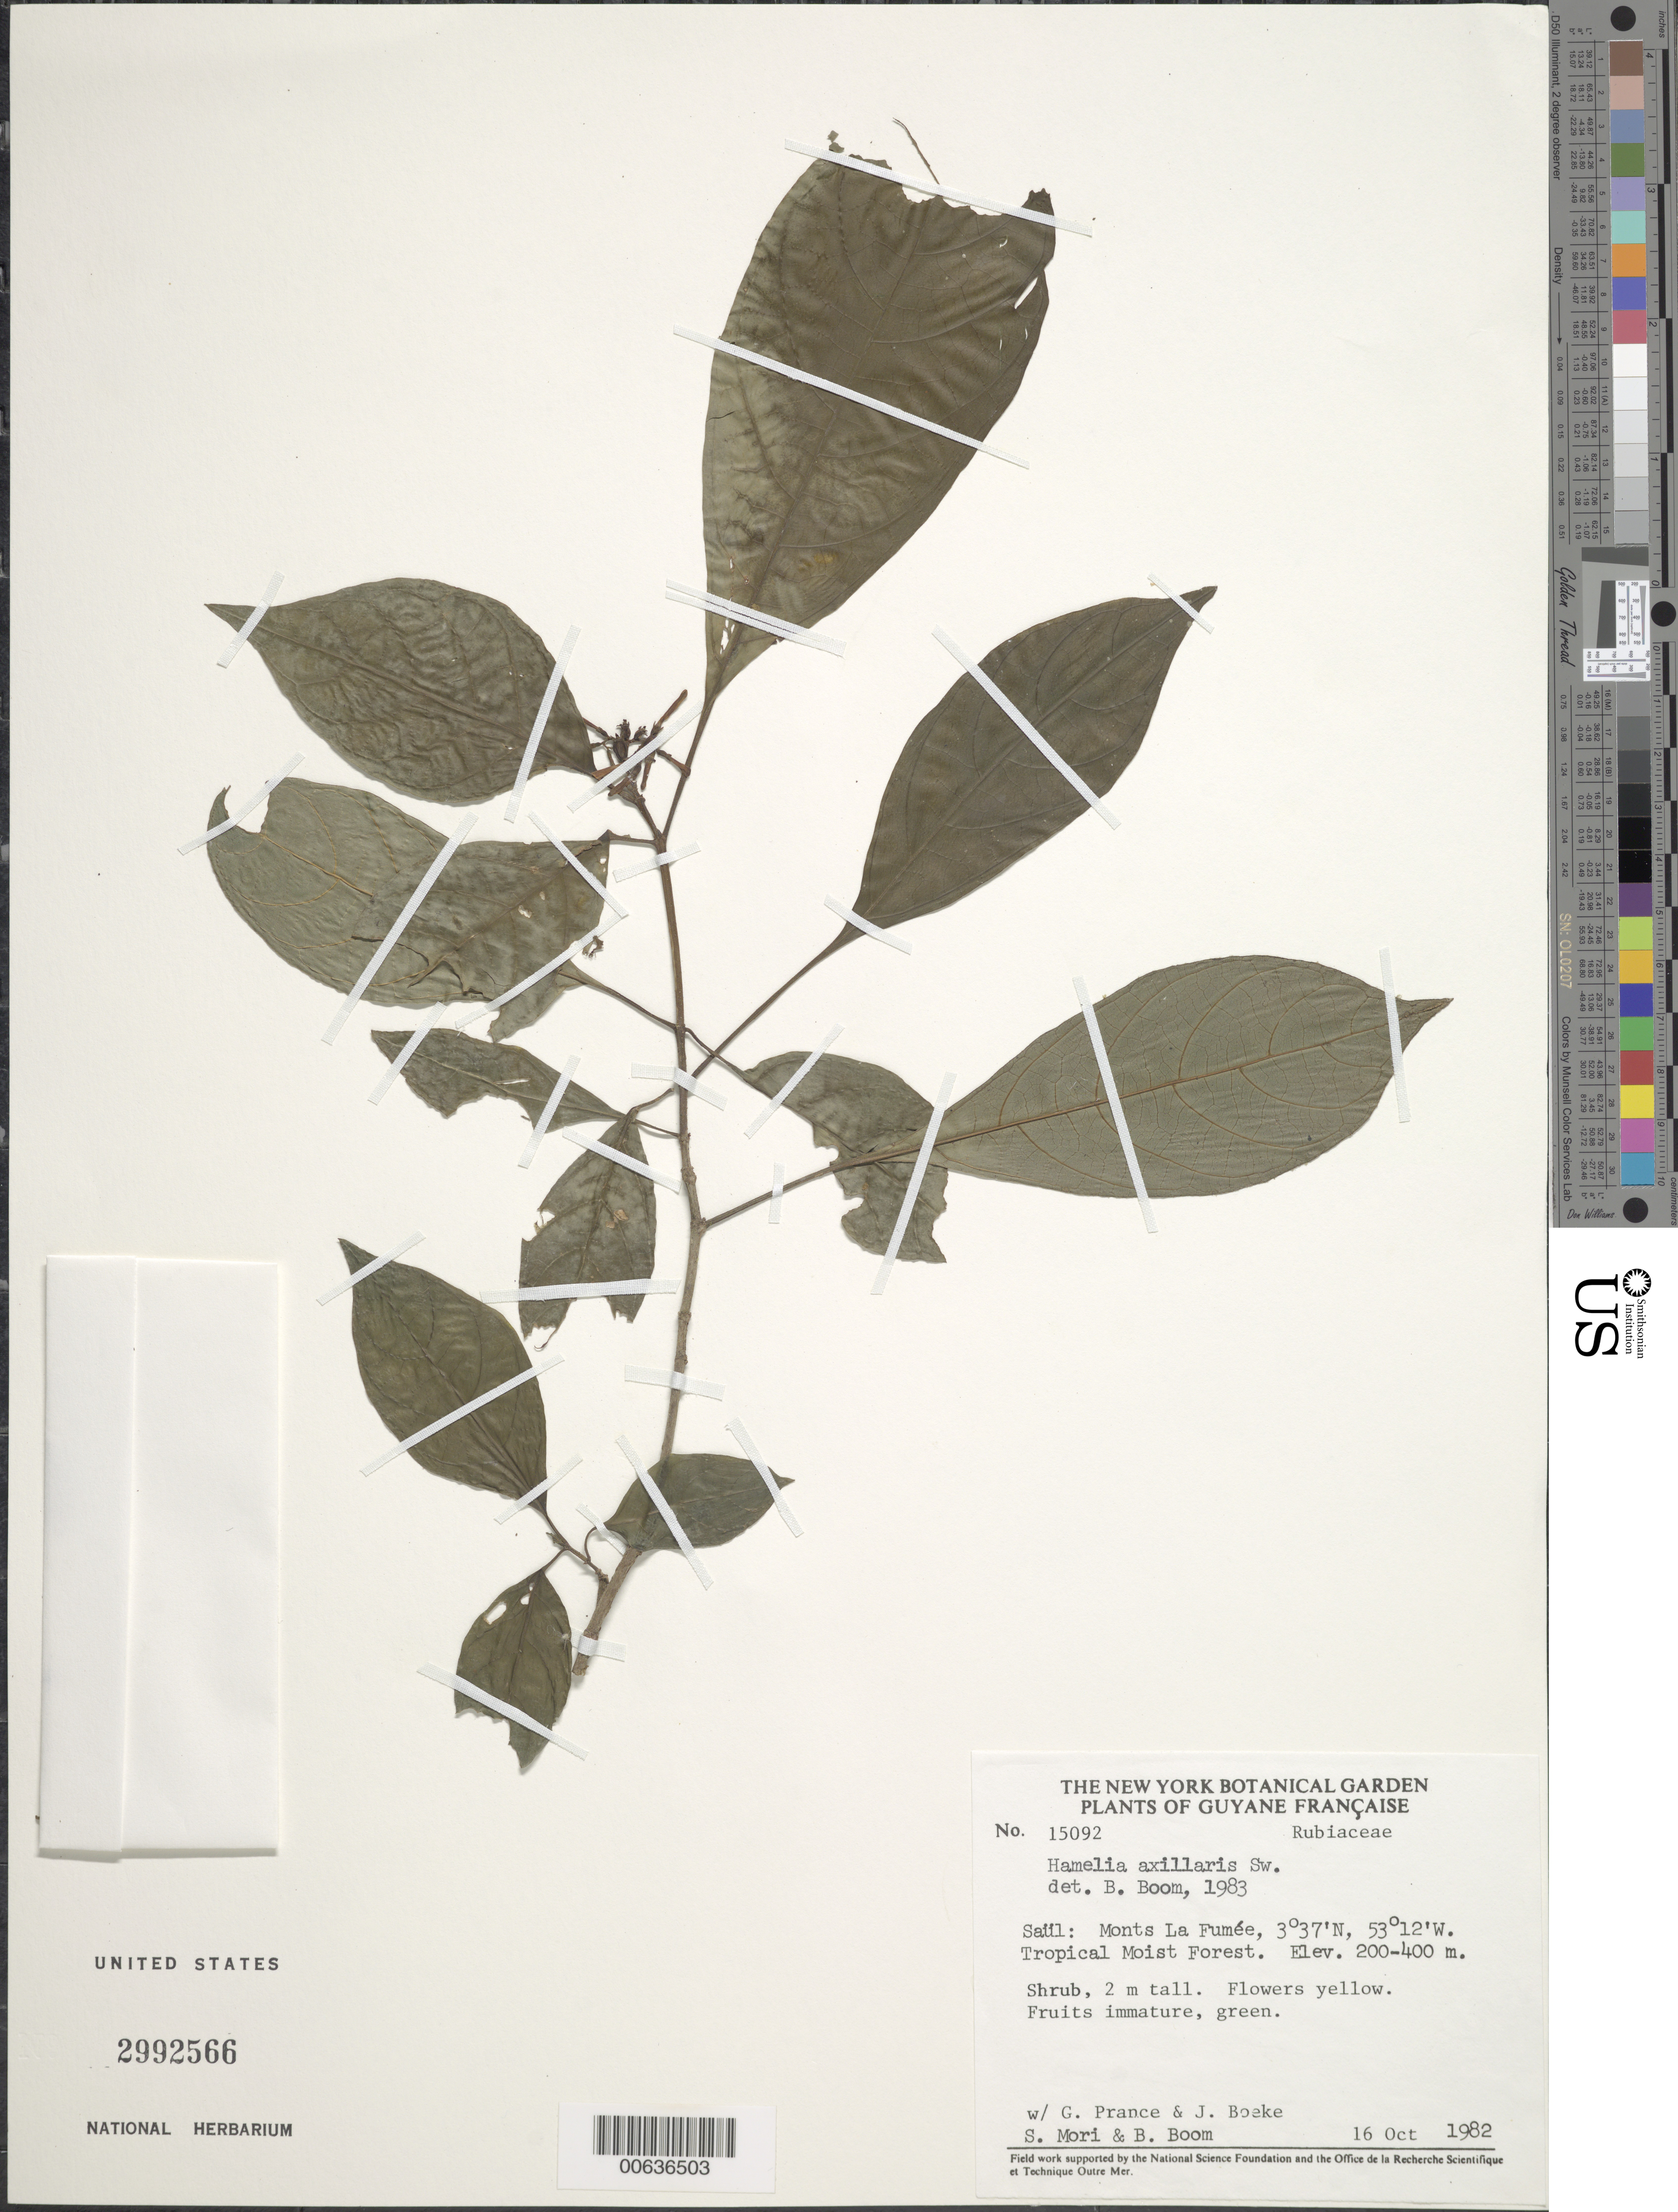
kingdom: Plantae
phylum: Tracheophyta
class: Magnoliopsida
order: Gentianales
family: Rubiaceae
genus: Hamelia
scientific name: Hamelia axillaris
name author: Sw.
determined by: Boom, B. M.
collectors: S. Mori et al.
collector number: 15092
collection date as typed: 16-Oct-82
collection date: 1982-10-16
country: French Guiana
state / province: Saint-Laurent-du-Maroni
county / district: Saül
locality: Saül, Monts La Fumée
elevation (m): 200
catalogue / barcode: US 2992566